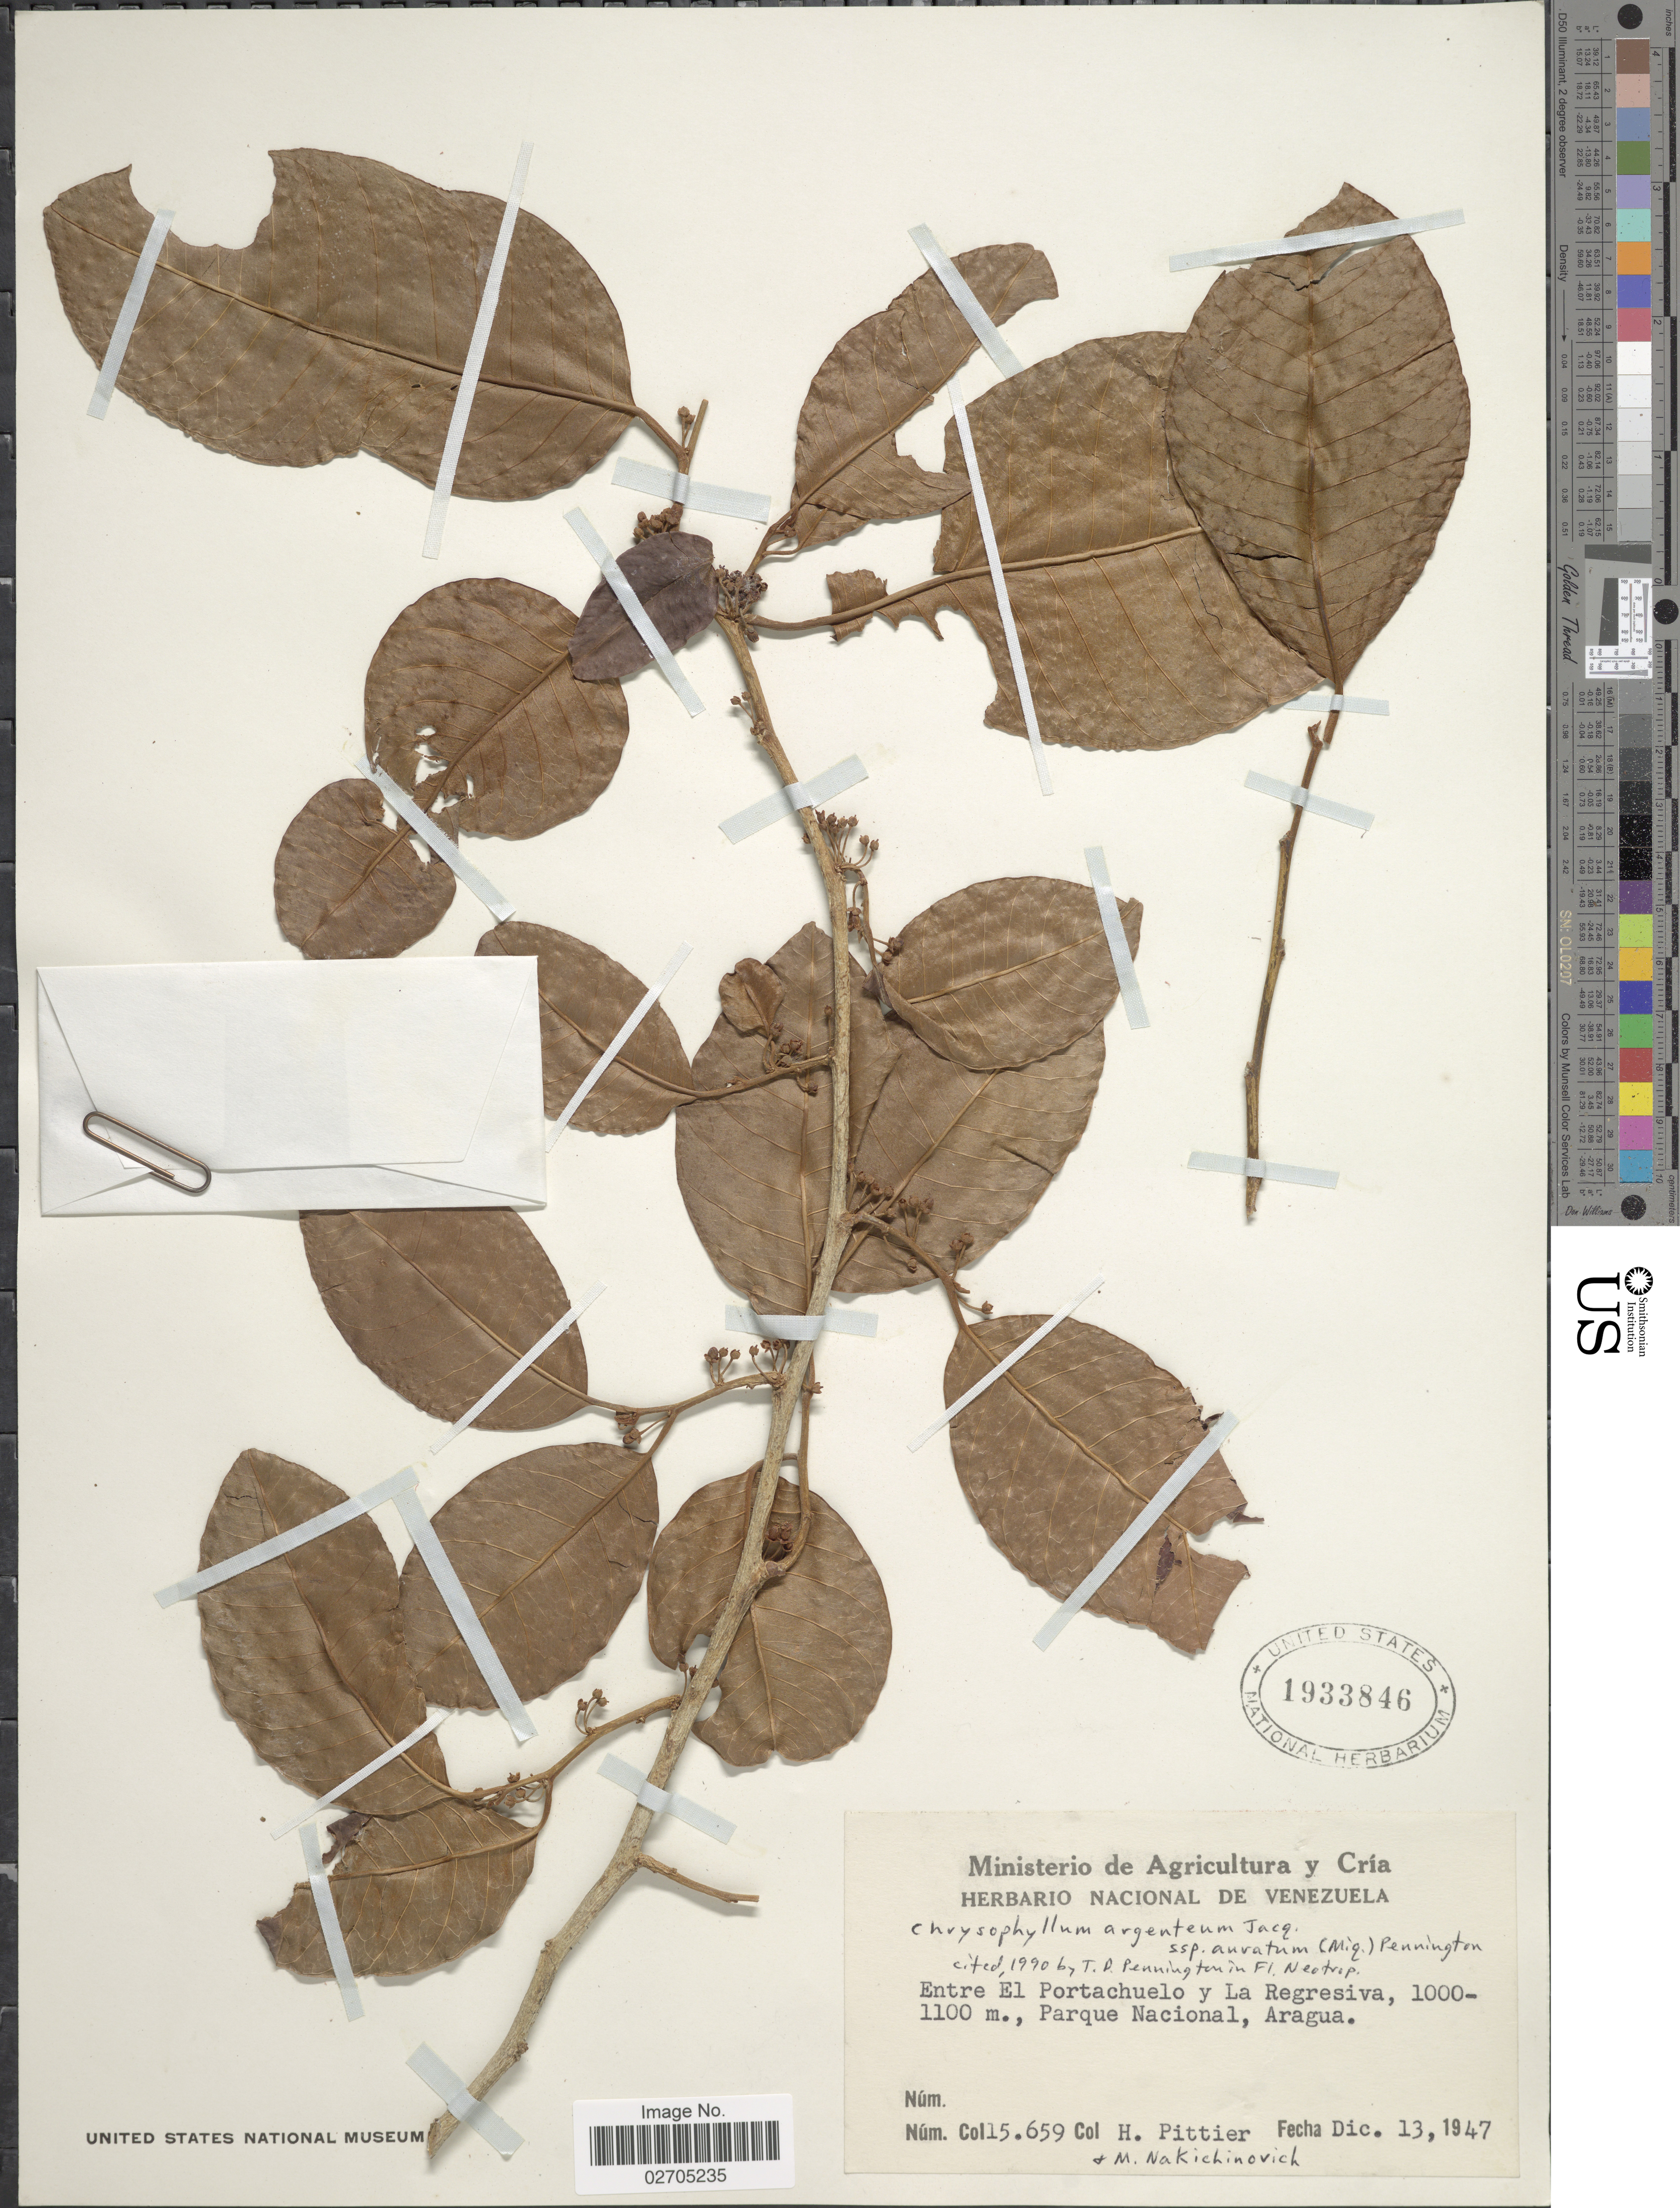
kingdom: Plantae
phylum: Tracheophyta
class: Magnoliopsida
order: Ericales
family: Sapotaceae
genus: Chrysophyllum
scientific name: Chrysophyllum argenteum subsp. auratum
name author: (Miq.) T.D. Penn.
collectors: H. F. Pittier & M. Nakichinovich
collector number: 15659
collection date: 1947-12-13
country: Venezuela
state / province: Aragua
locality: Entre El Portachuelo y La Regresiva, Parque Nacional.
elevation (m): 1000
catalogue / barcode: US 1933846